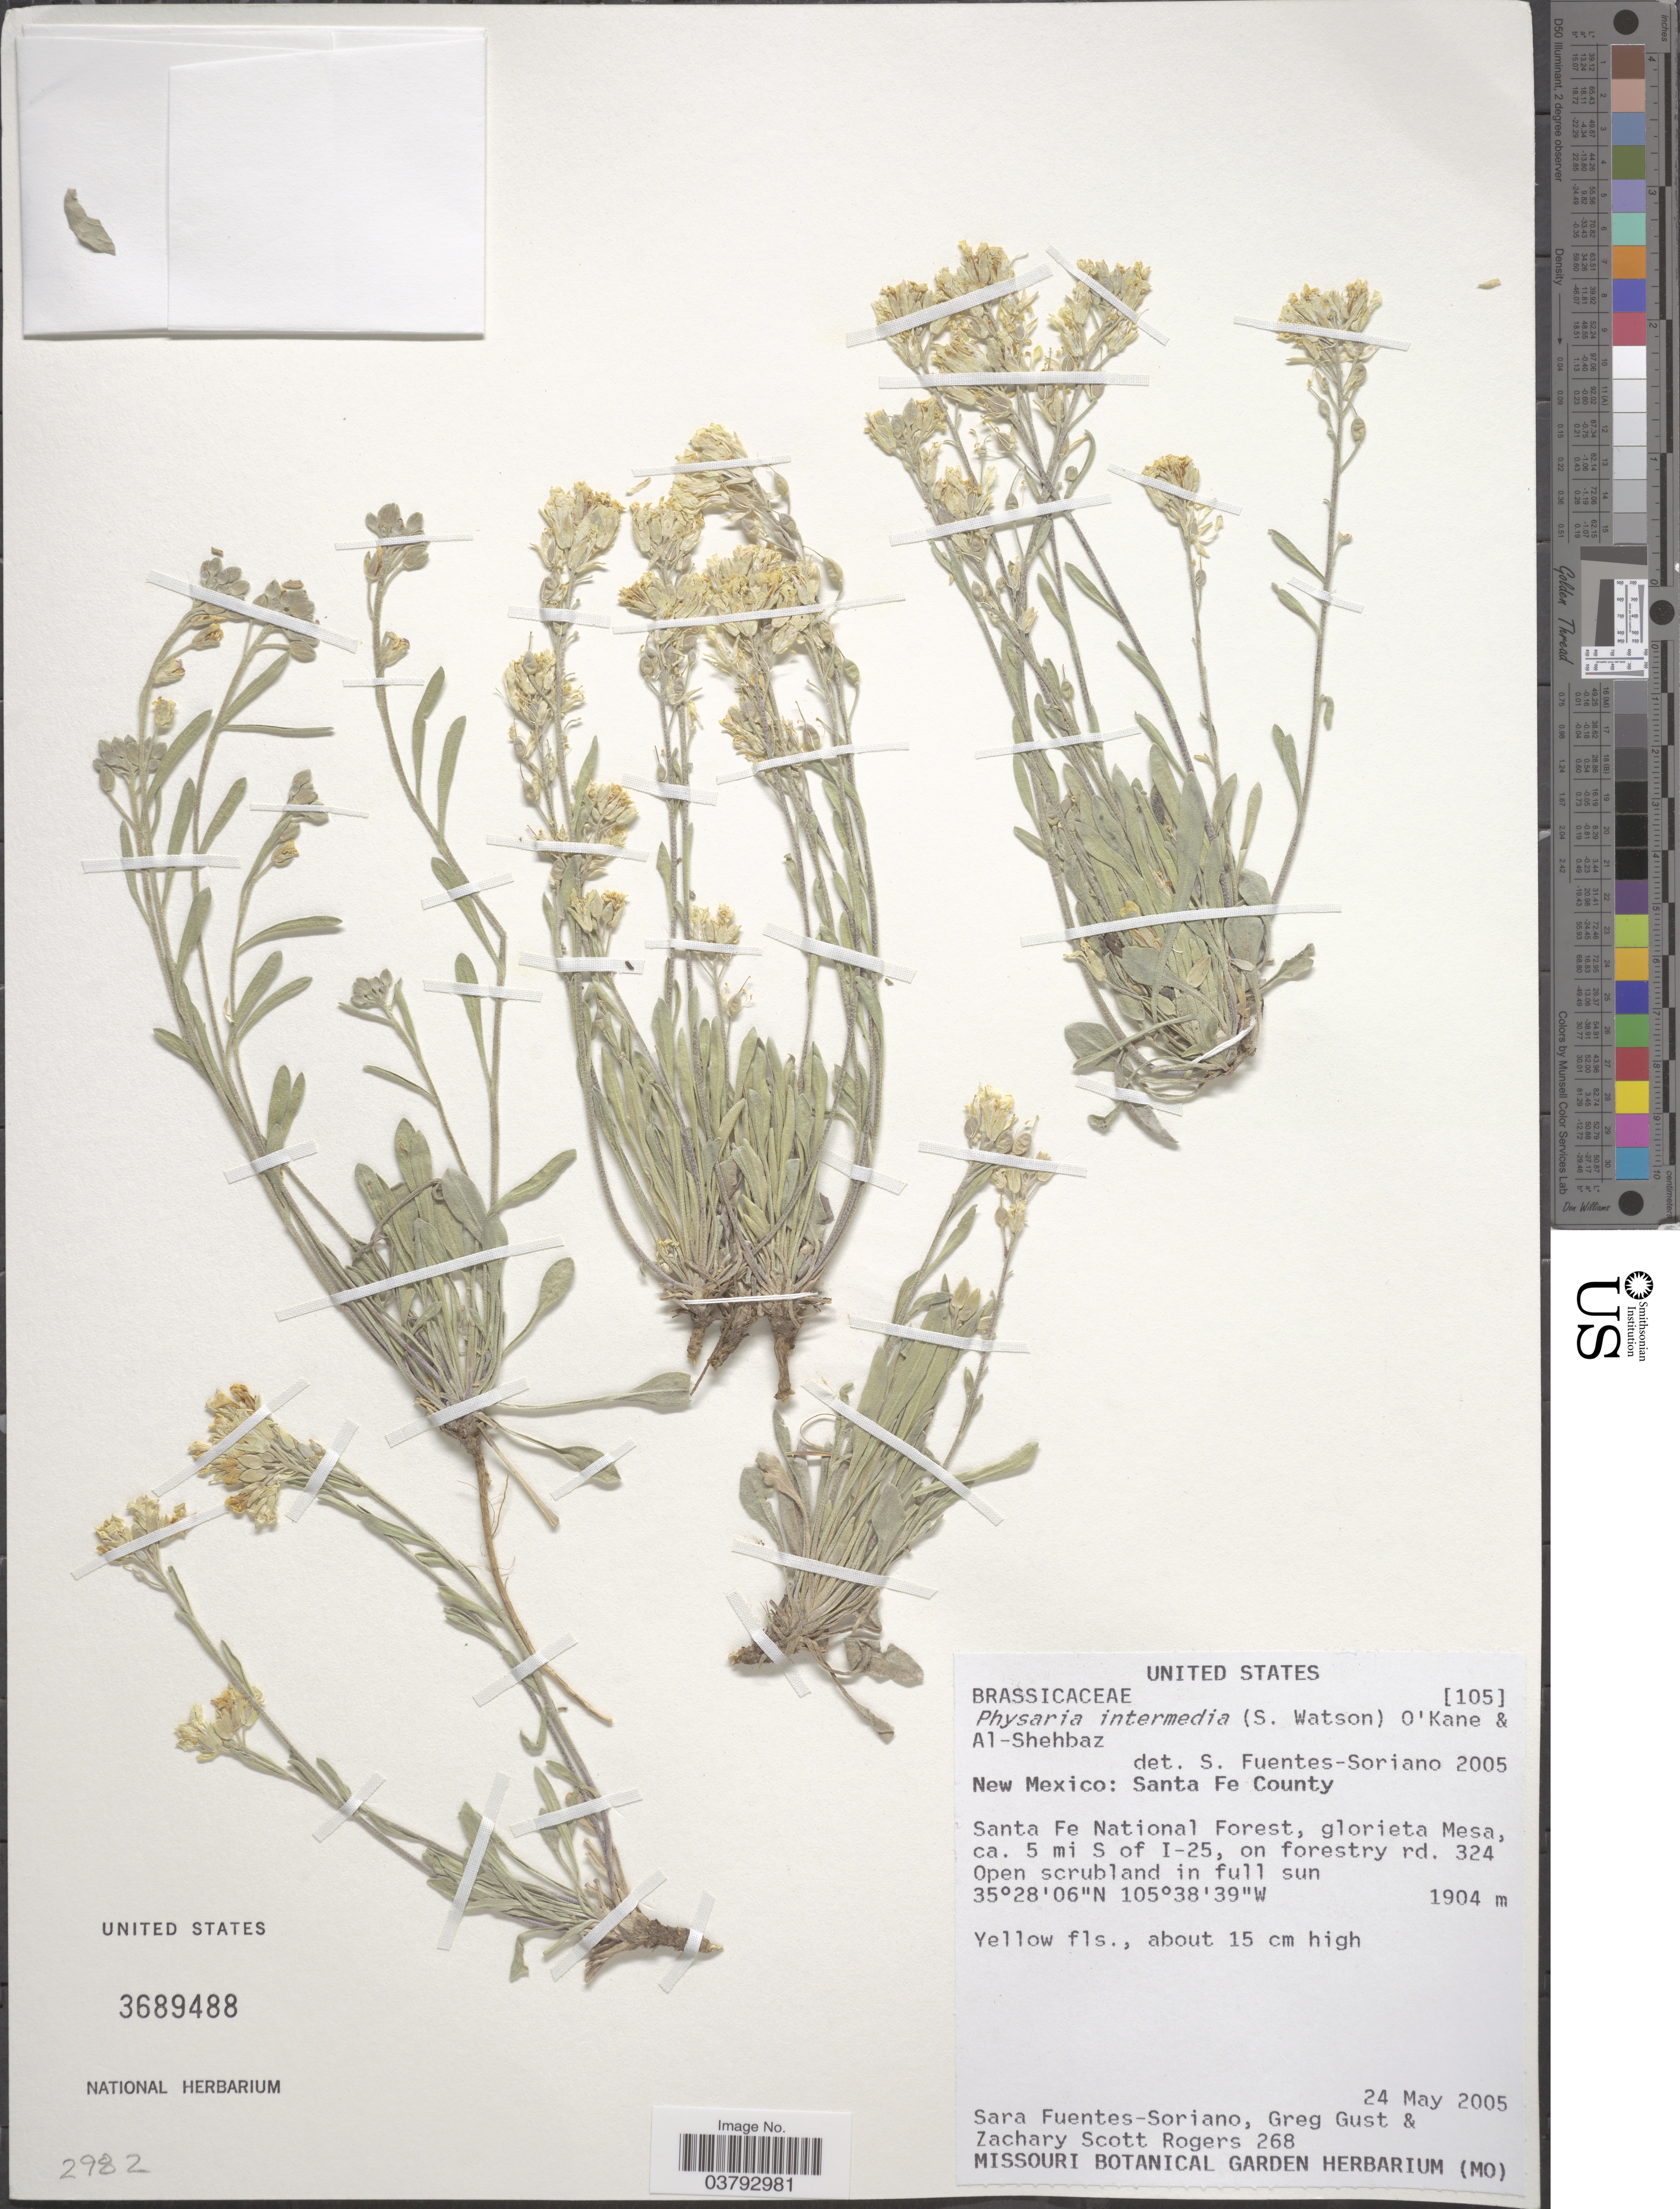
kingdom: Plantae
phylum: Tracheophyta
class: Magnoliopsida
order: Brassicales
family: Brassicaceae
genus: Physaria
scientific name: Physaria intermedia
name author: (S. Watson) O'Kane & Al-Shehbaz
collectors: S. Fuentes-Soriano, G. Gust & Z. S. Rogers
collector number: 268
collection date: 2005-05-24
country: United States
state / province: New Mexico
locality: Santa Fe County. Santa Fe National Forest, glorieta Mesa, ca. 5 mi S of I-25, on forestry rd. 324.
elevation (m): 1904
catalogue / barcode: US 3689488